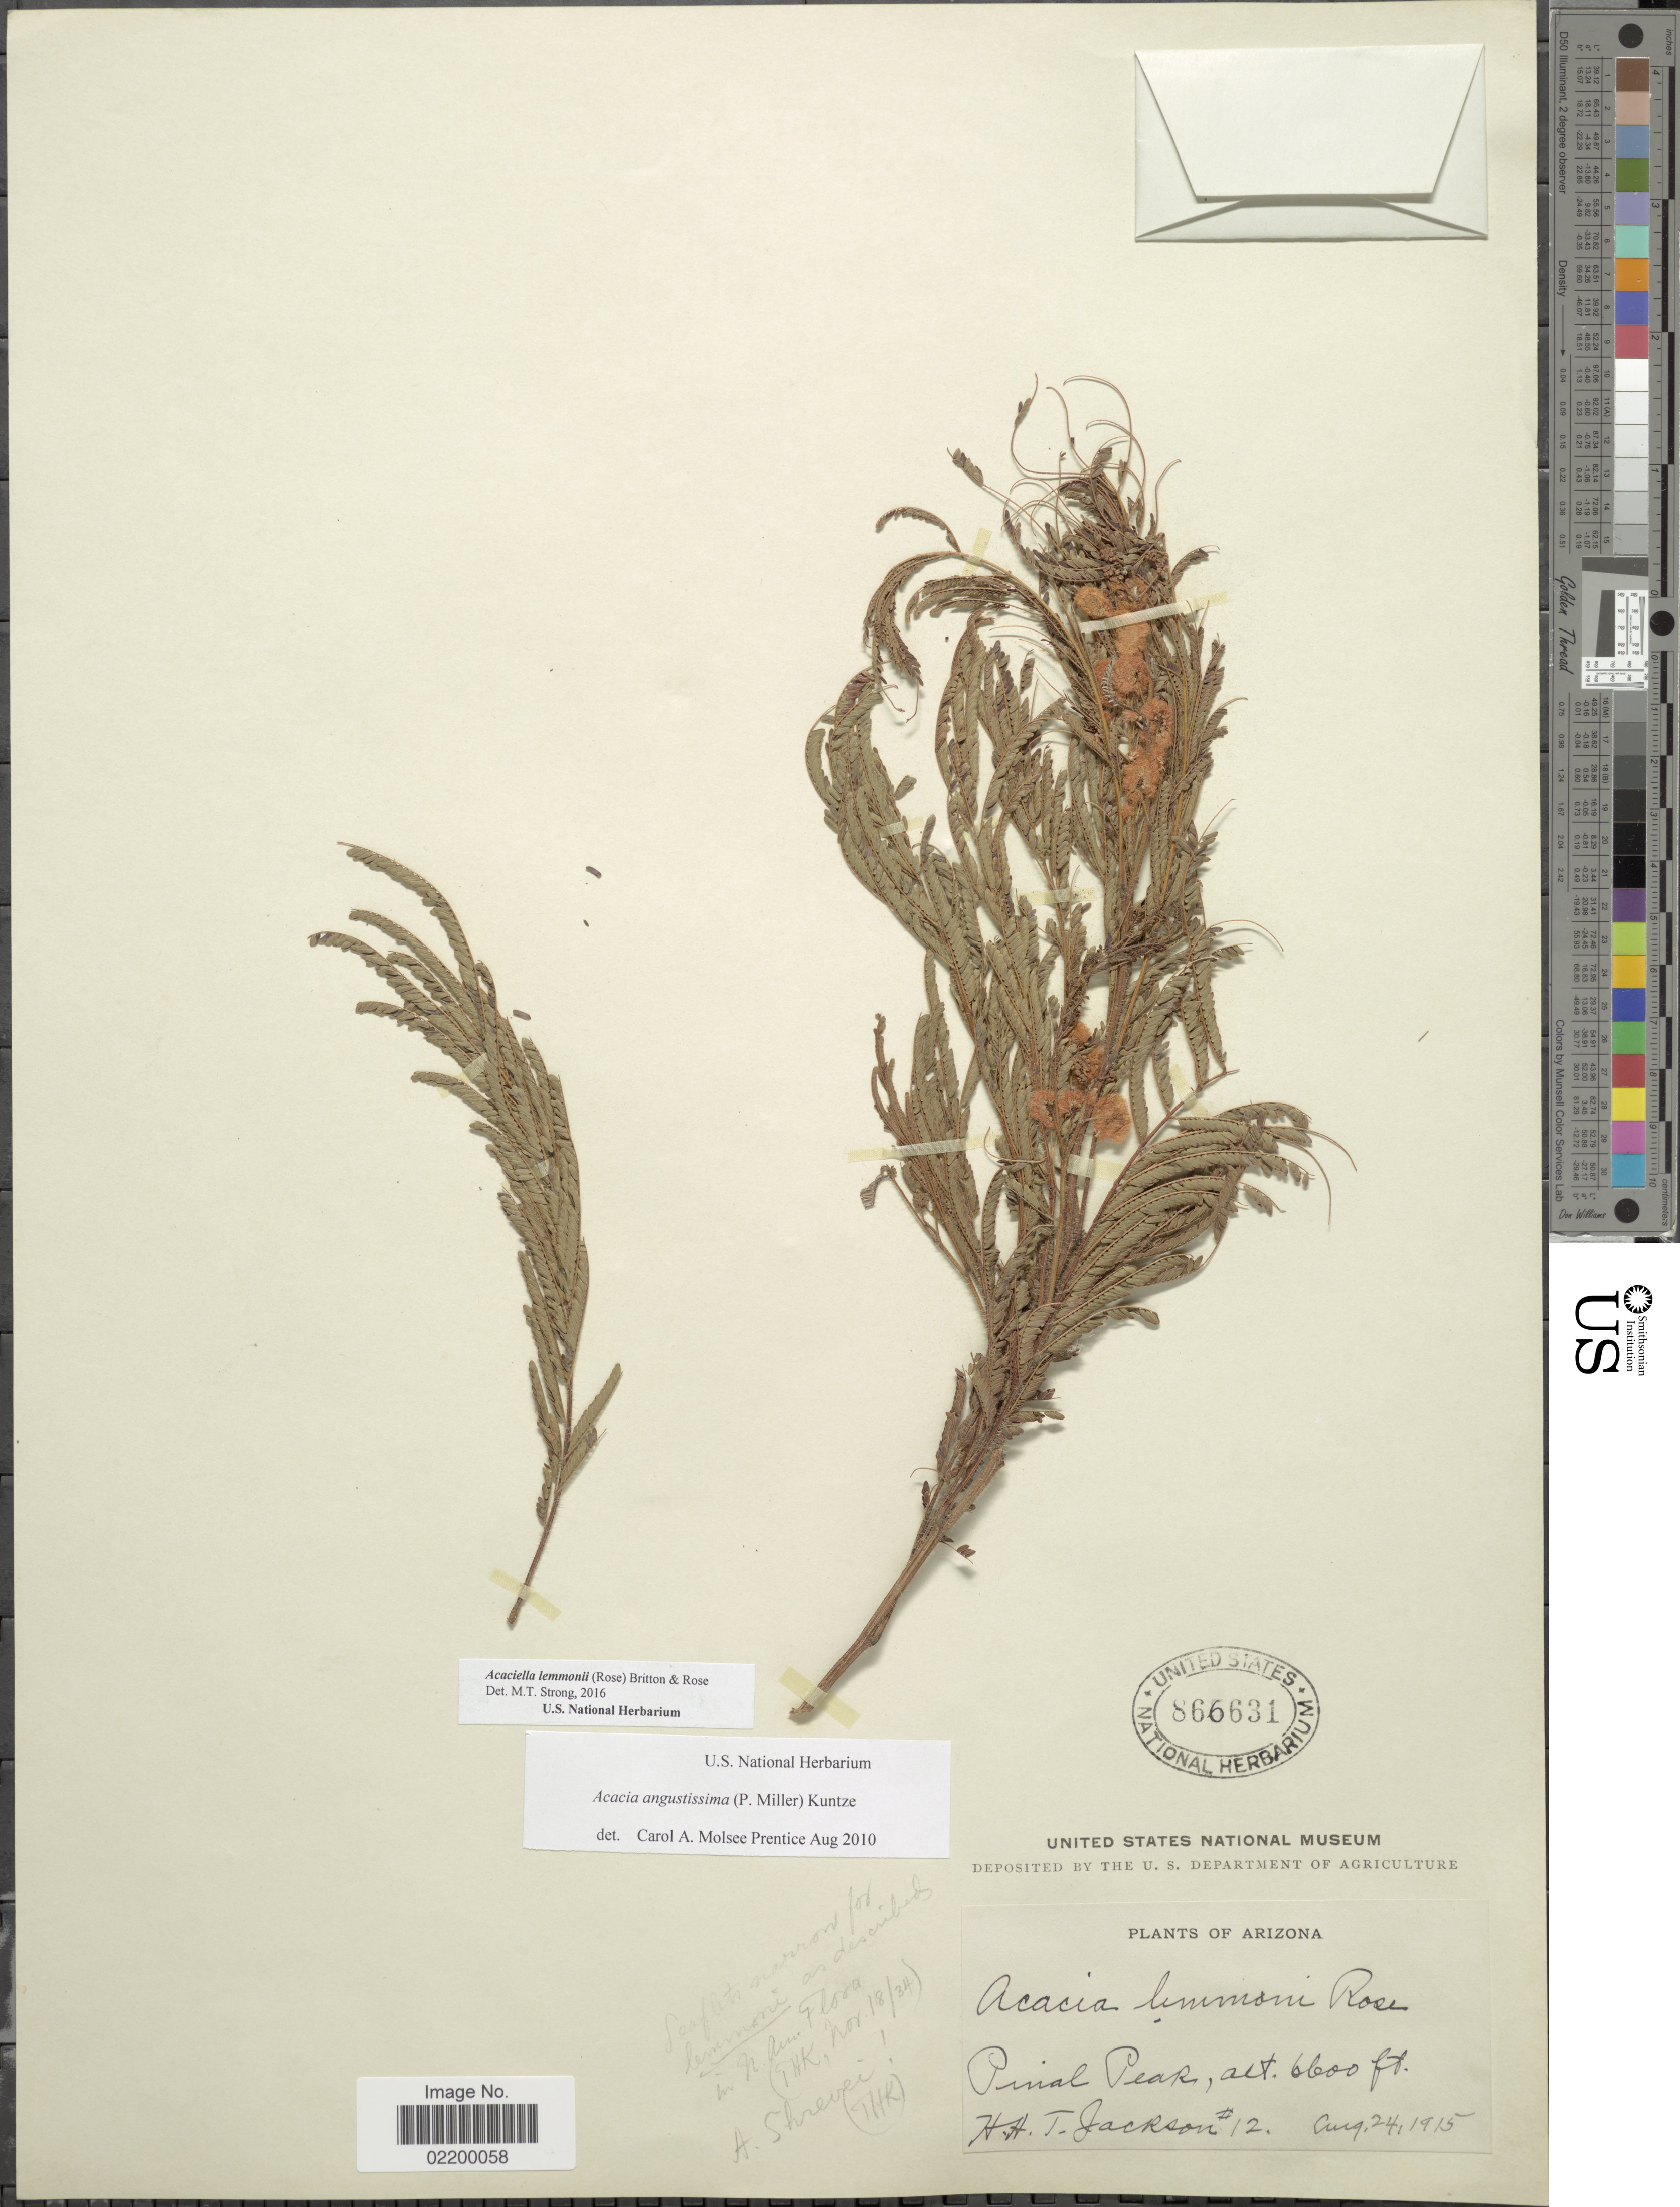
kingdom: Plantae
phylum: Tracheophyta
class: Magnoliopsida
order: Fabales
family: Fabaceae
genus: Acaciella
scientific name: Acaciella lemmonii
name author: (Rose) Britton & Rose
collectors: H. Jackson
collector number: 12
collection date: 1915-08-24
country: United States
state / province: Arizona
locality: Pinal Peak, Arizona.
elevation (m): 2012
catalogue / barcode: US 866631